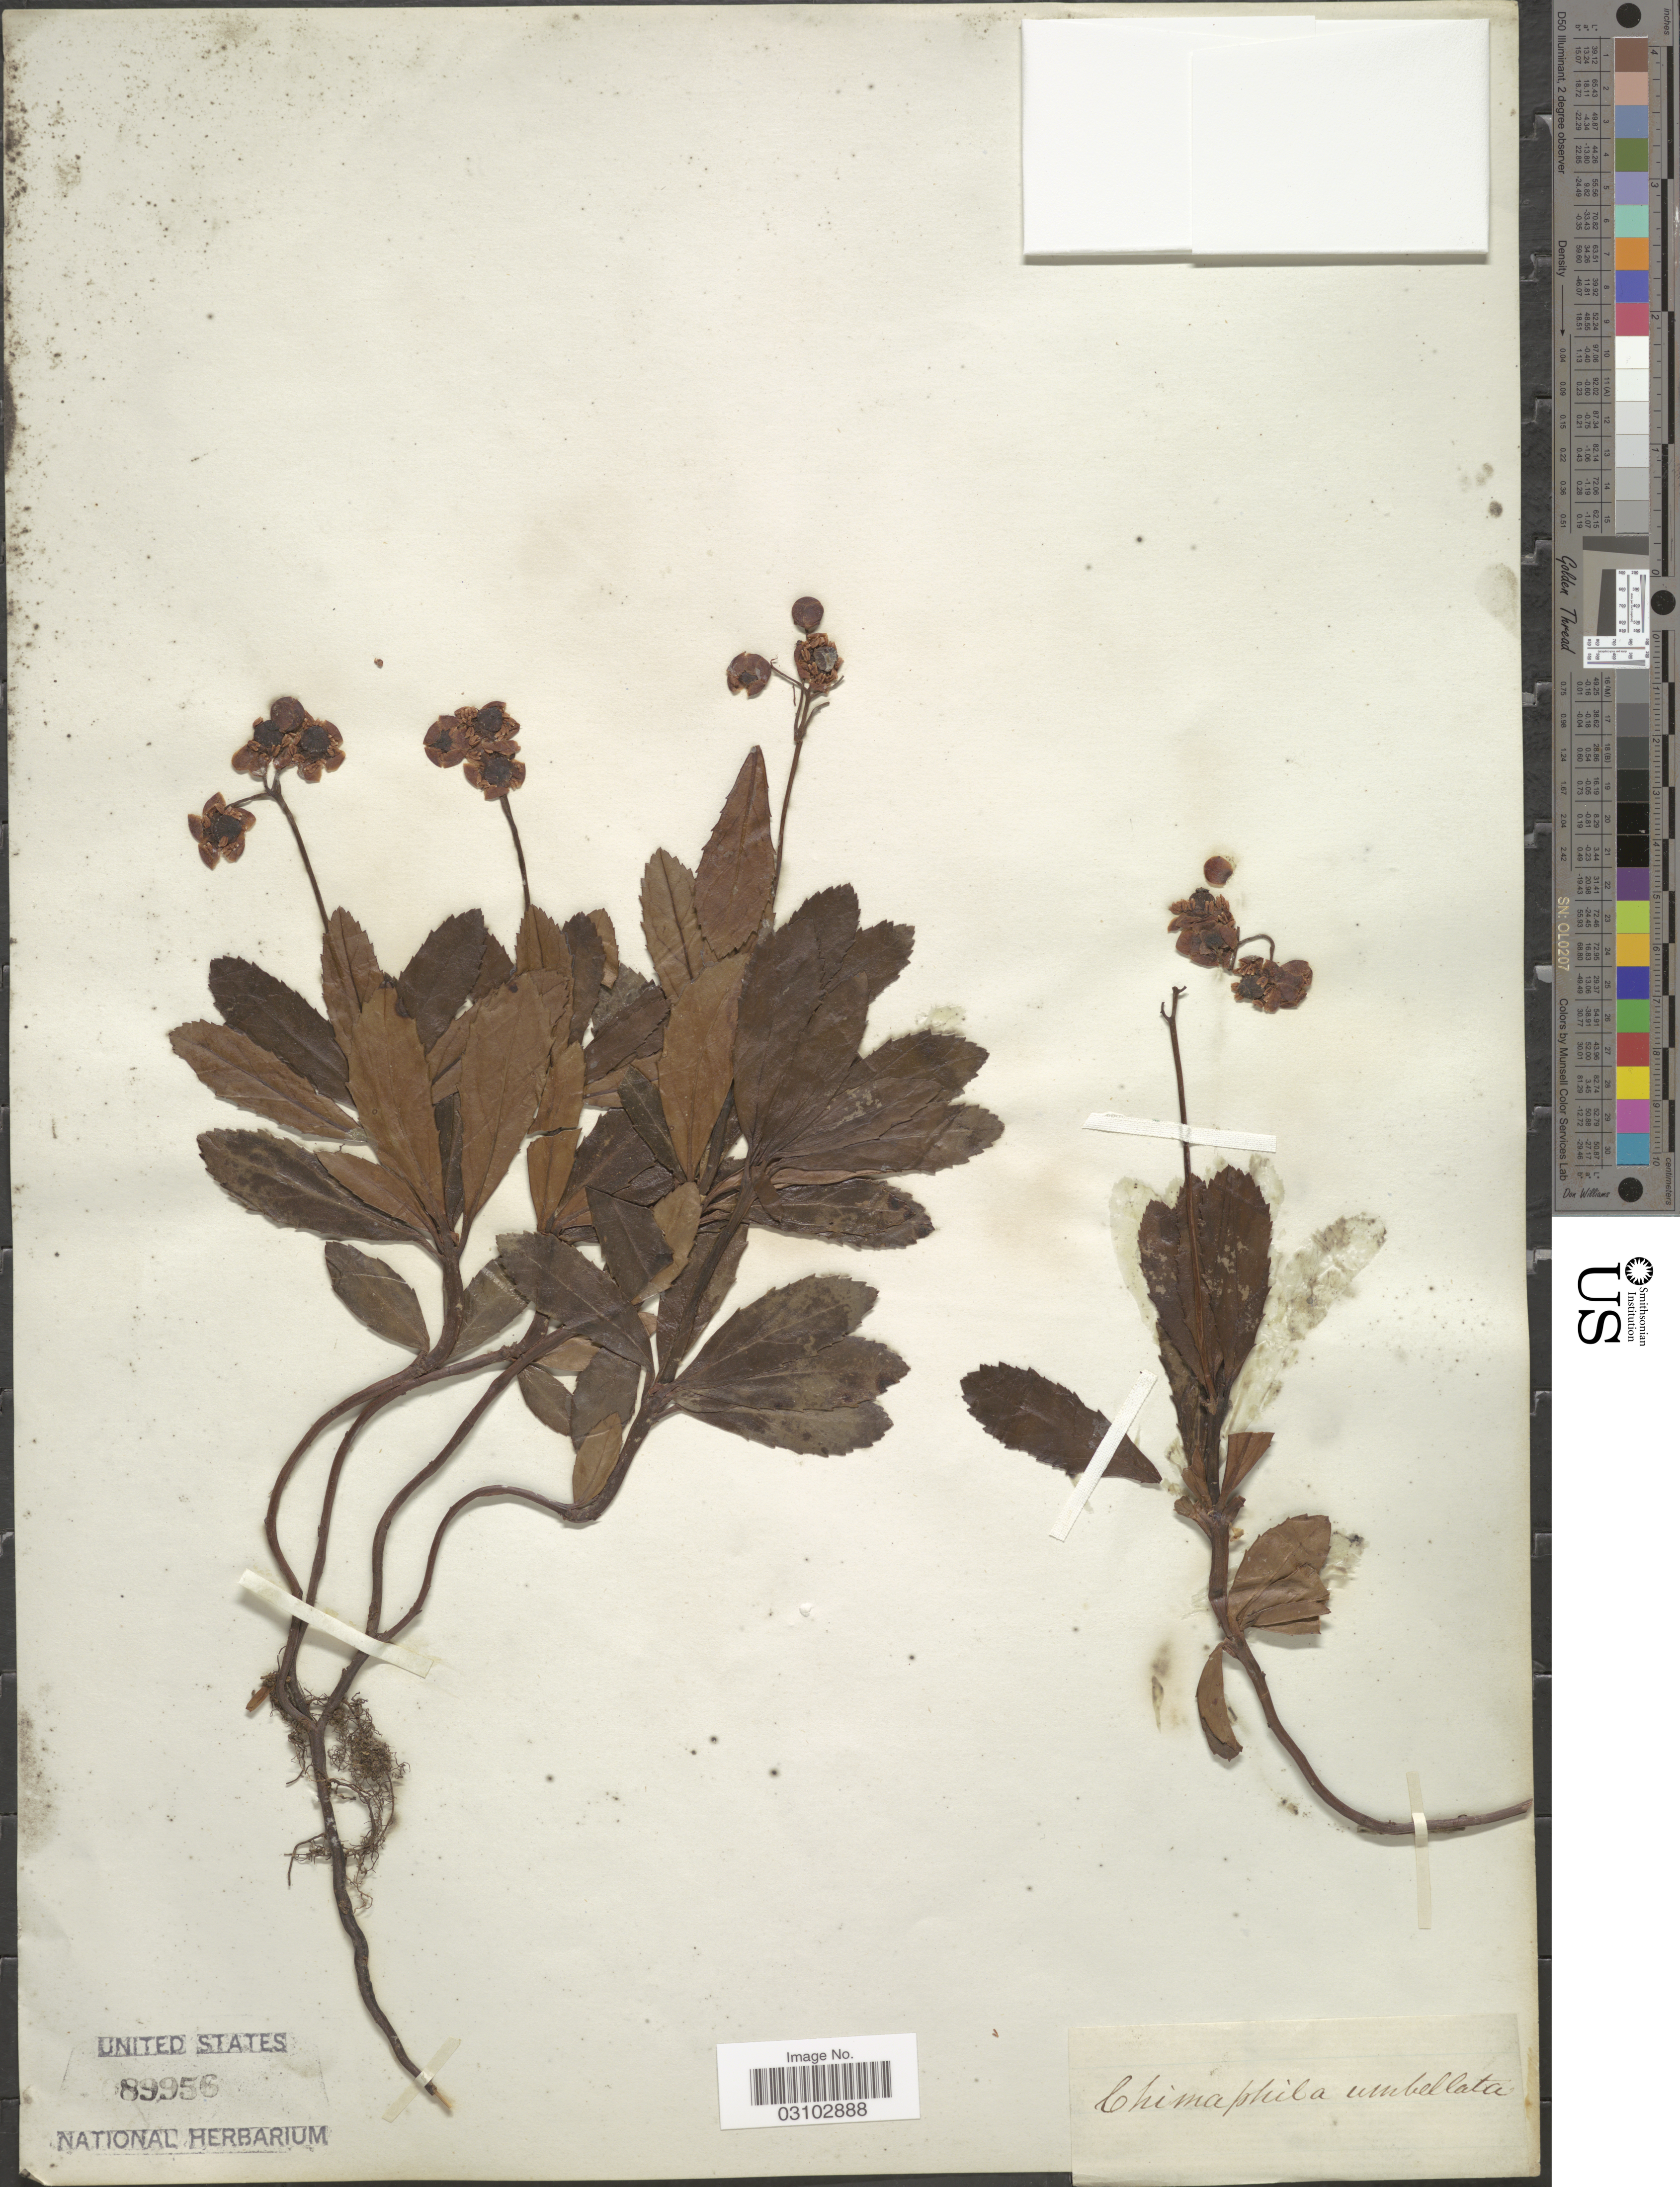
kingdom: Plantae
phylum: Tracheophyta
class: Magnoliopsida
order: Ericales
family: Ericaceae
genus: Chimaphila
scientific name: Chimaphila umbellata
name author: (L.) W.P.C. Barton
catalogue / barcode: US 89956